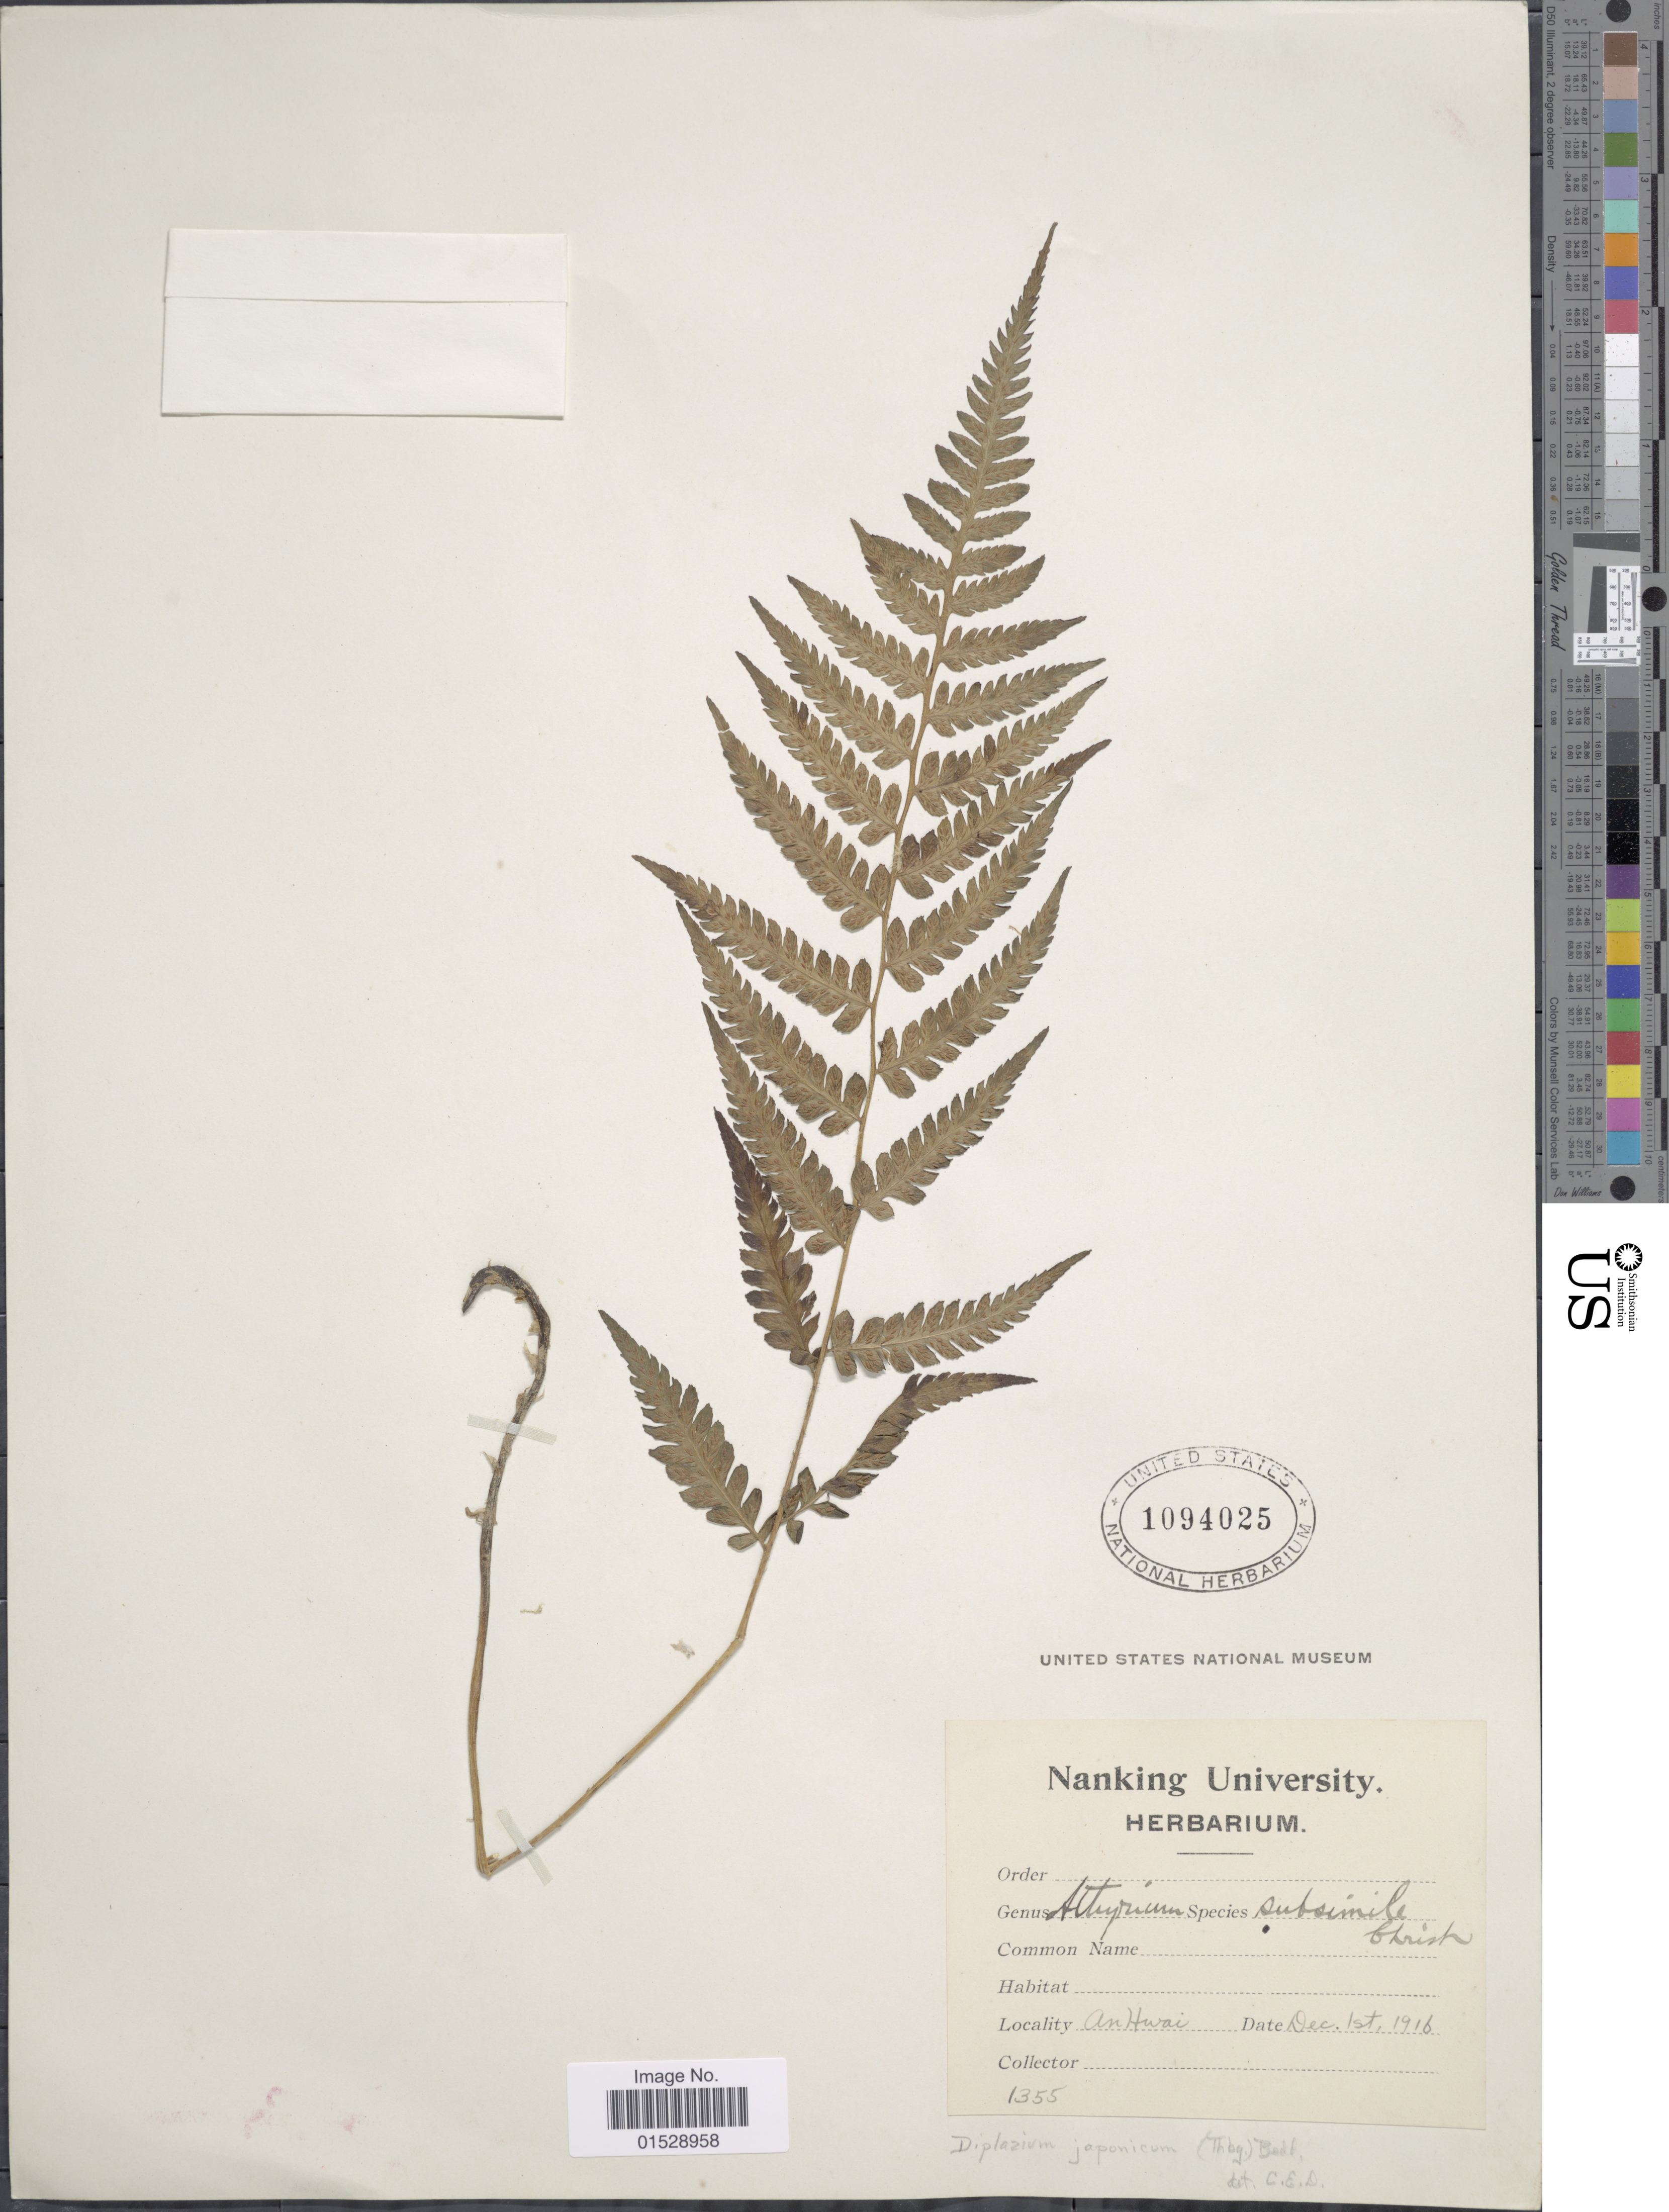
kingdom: Plantae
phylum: Tracheophyta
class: Polypodiopsida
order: Polypodiales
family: Athyriaceae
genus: Deparia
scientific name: Deparia japonica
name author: (Thunb.) M. Kato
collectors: ex herb. University of Nanking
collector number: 1355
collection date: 1916-12-01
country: China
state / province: Anhui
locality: Anttwai [interpreted]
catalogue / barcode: US 1094025